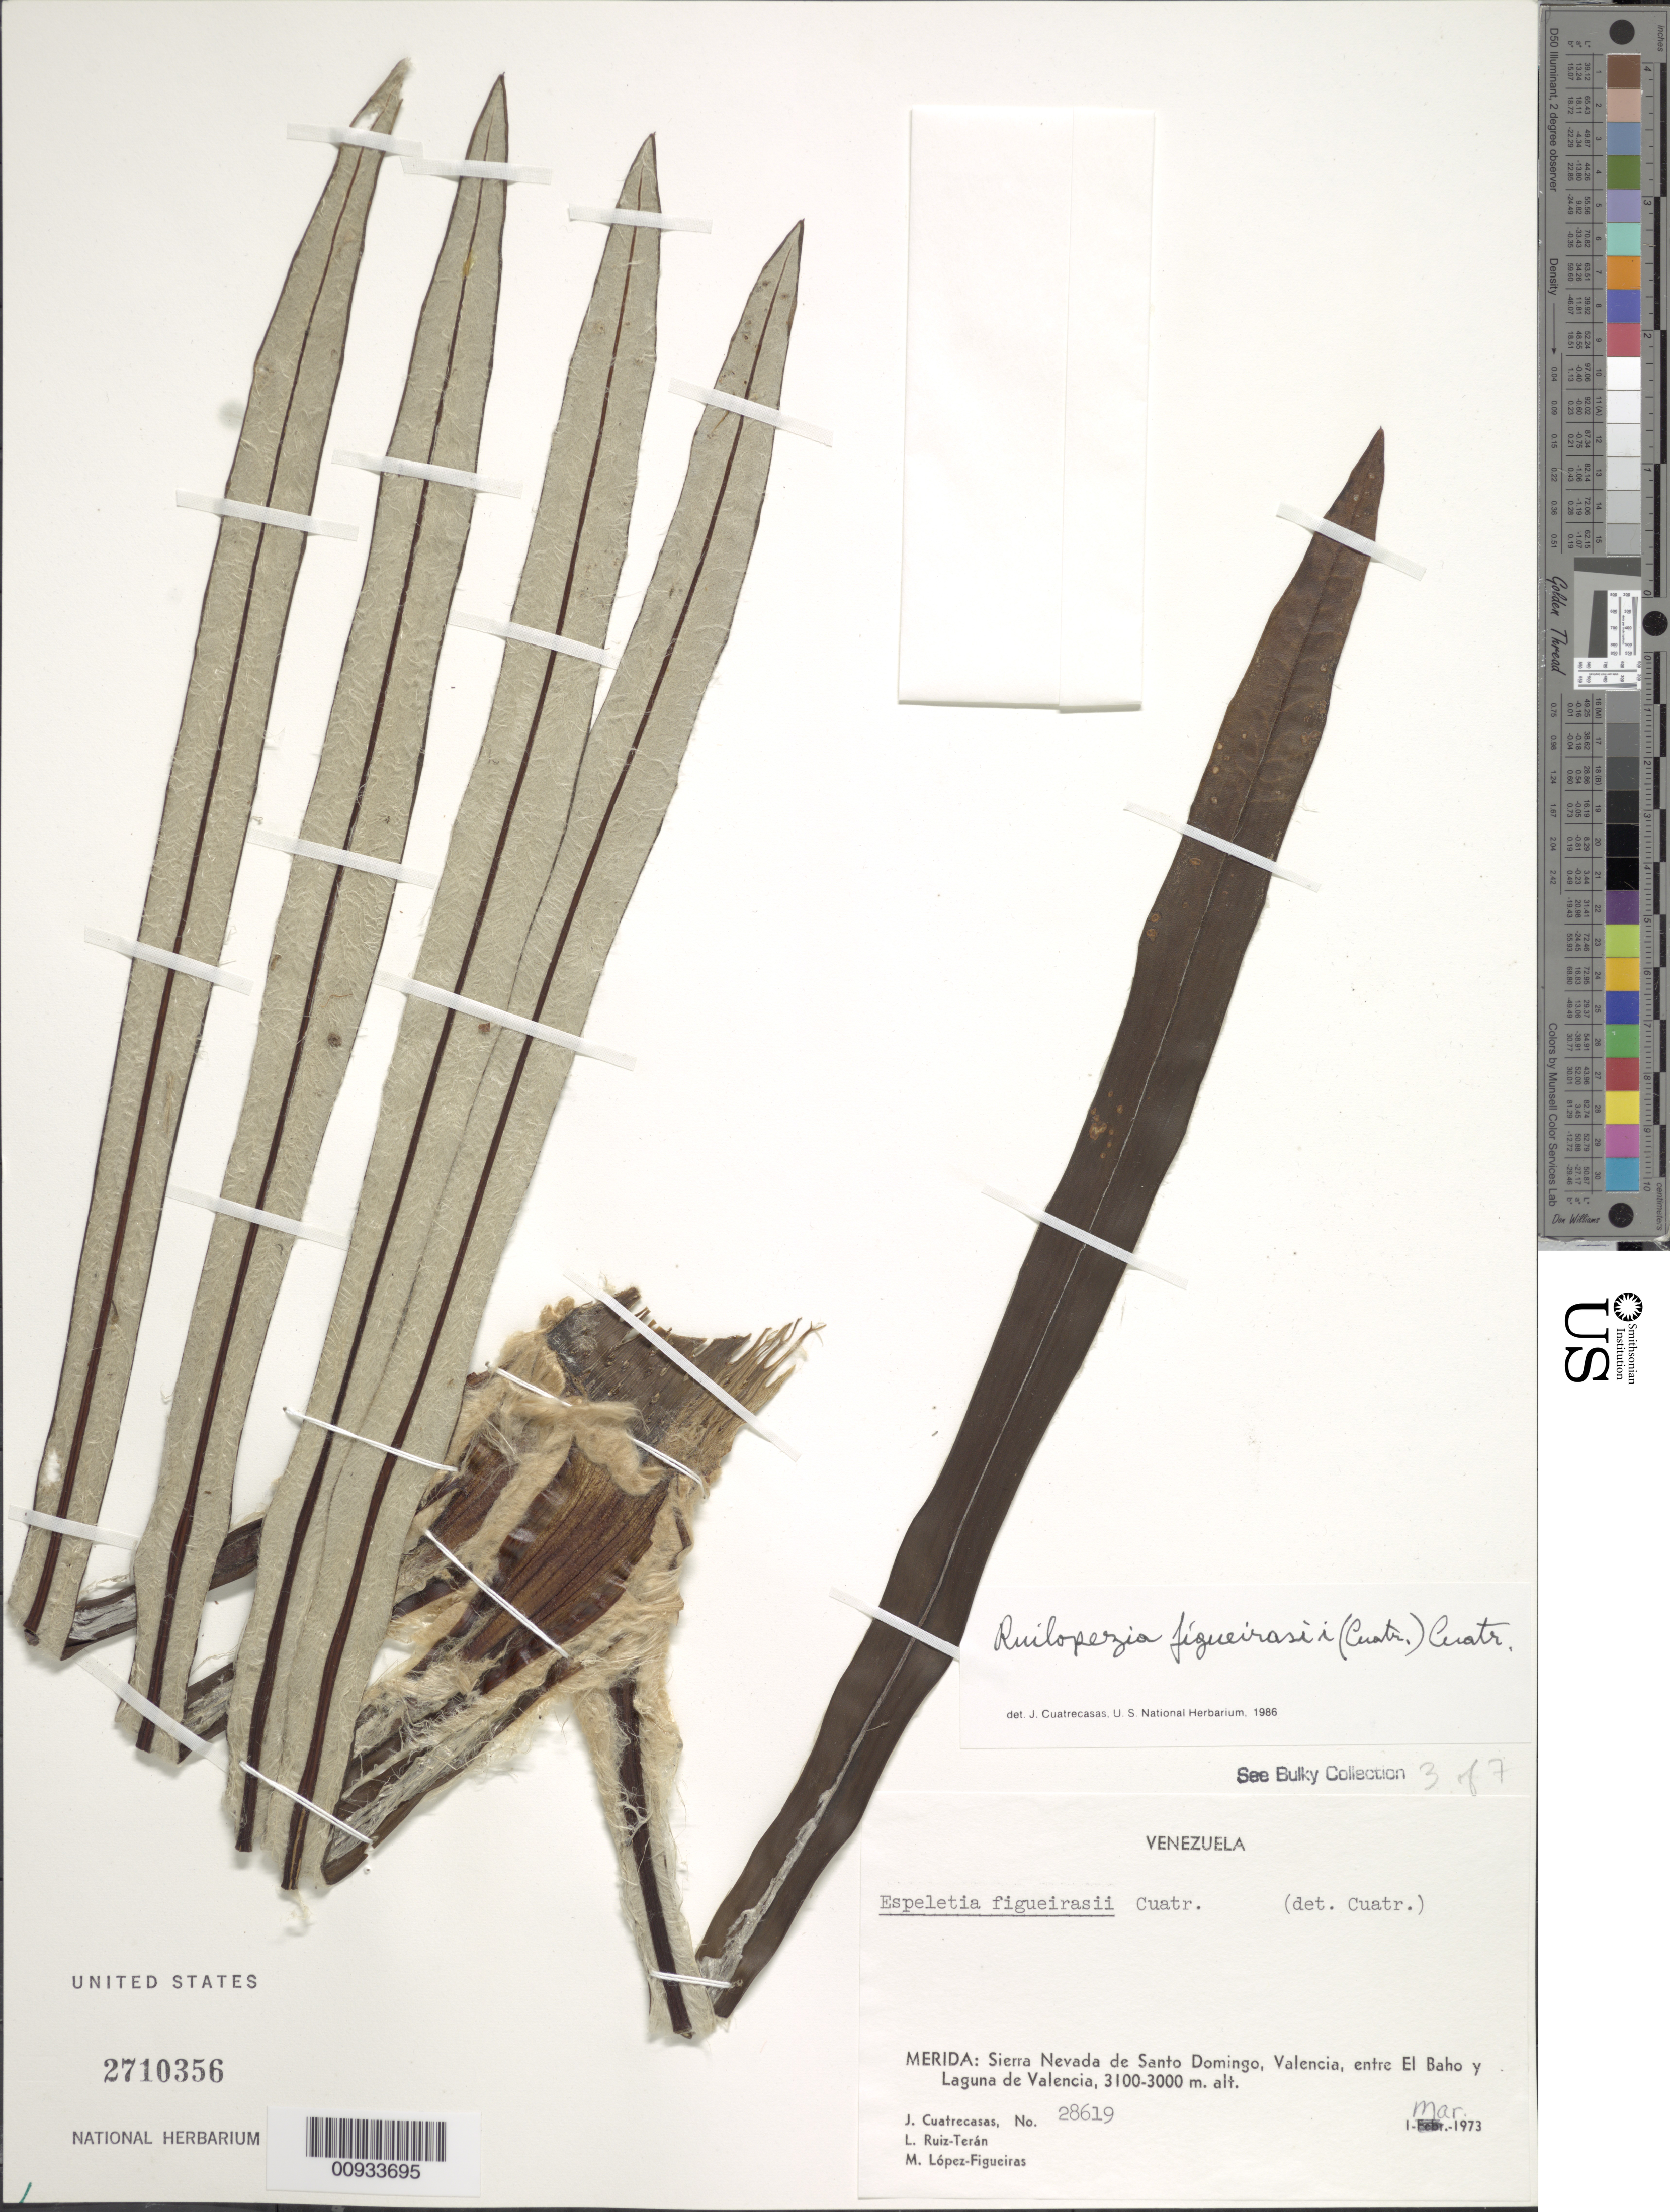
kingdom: Plantae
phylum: Tracheophyta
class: Magnoliopsida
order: Asterales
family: Asteraceae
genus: Ruilopezia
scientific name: Ruilopezia figueirasii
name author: (Cuatrec.) Cuatrec.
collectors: J. Cuatrecasas, L. E. Ruíz-Terán & M. López Figueiras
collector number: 28619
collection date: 1973-03-01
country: Venezuela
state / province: Mérida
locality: Sierra Nevada de Santo Domingo, Valencia, entre El Baho y Laguna de Valencia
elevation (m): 3000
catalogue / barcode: US 2710356